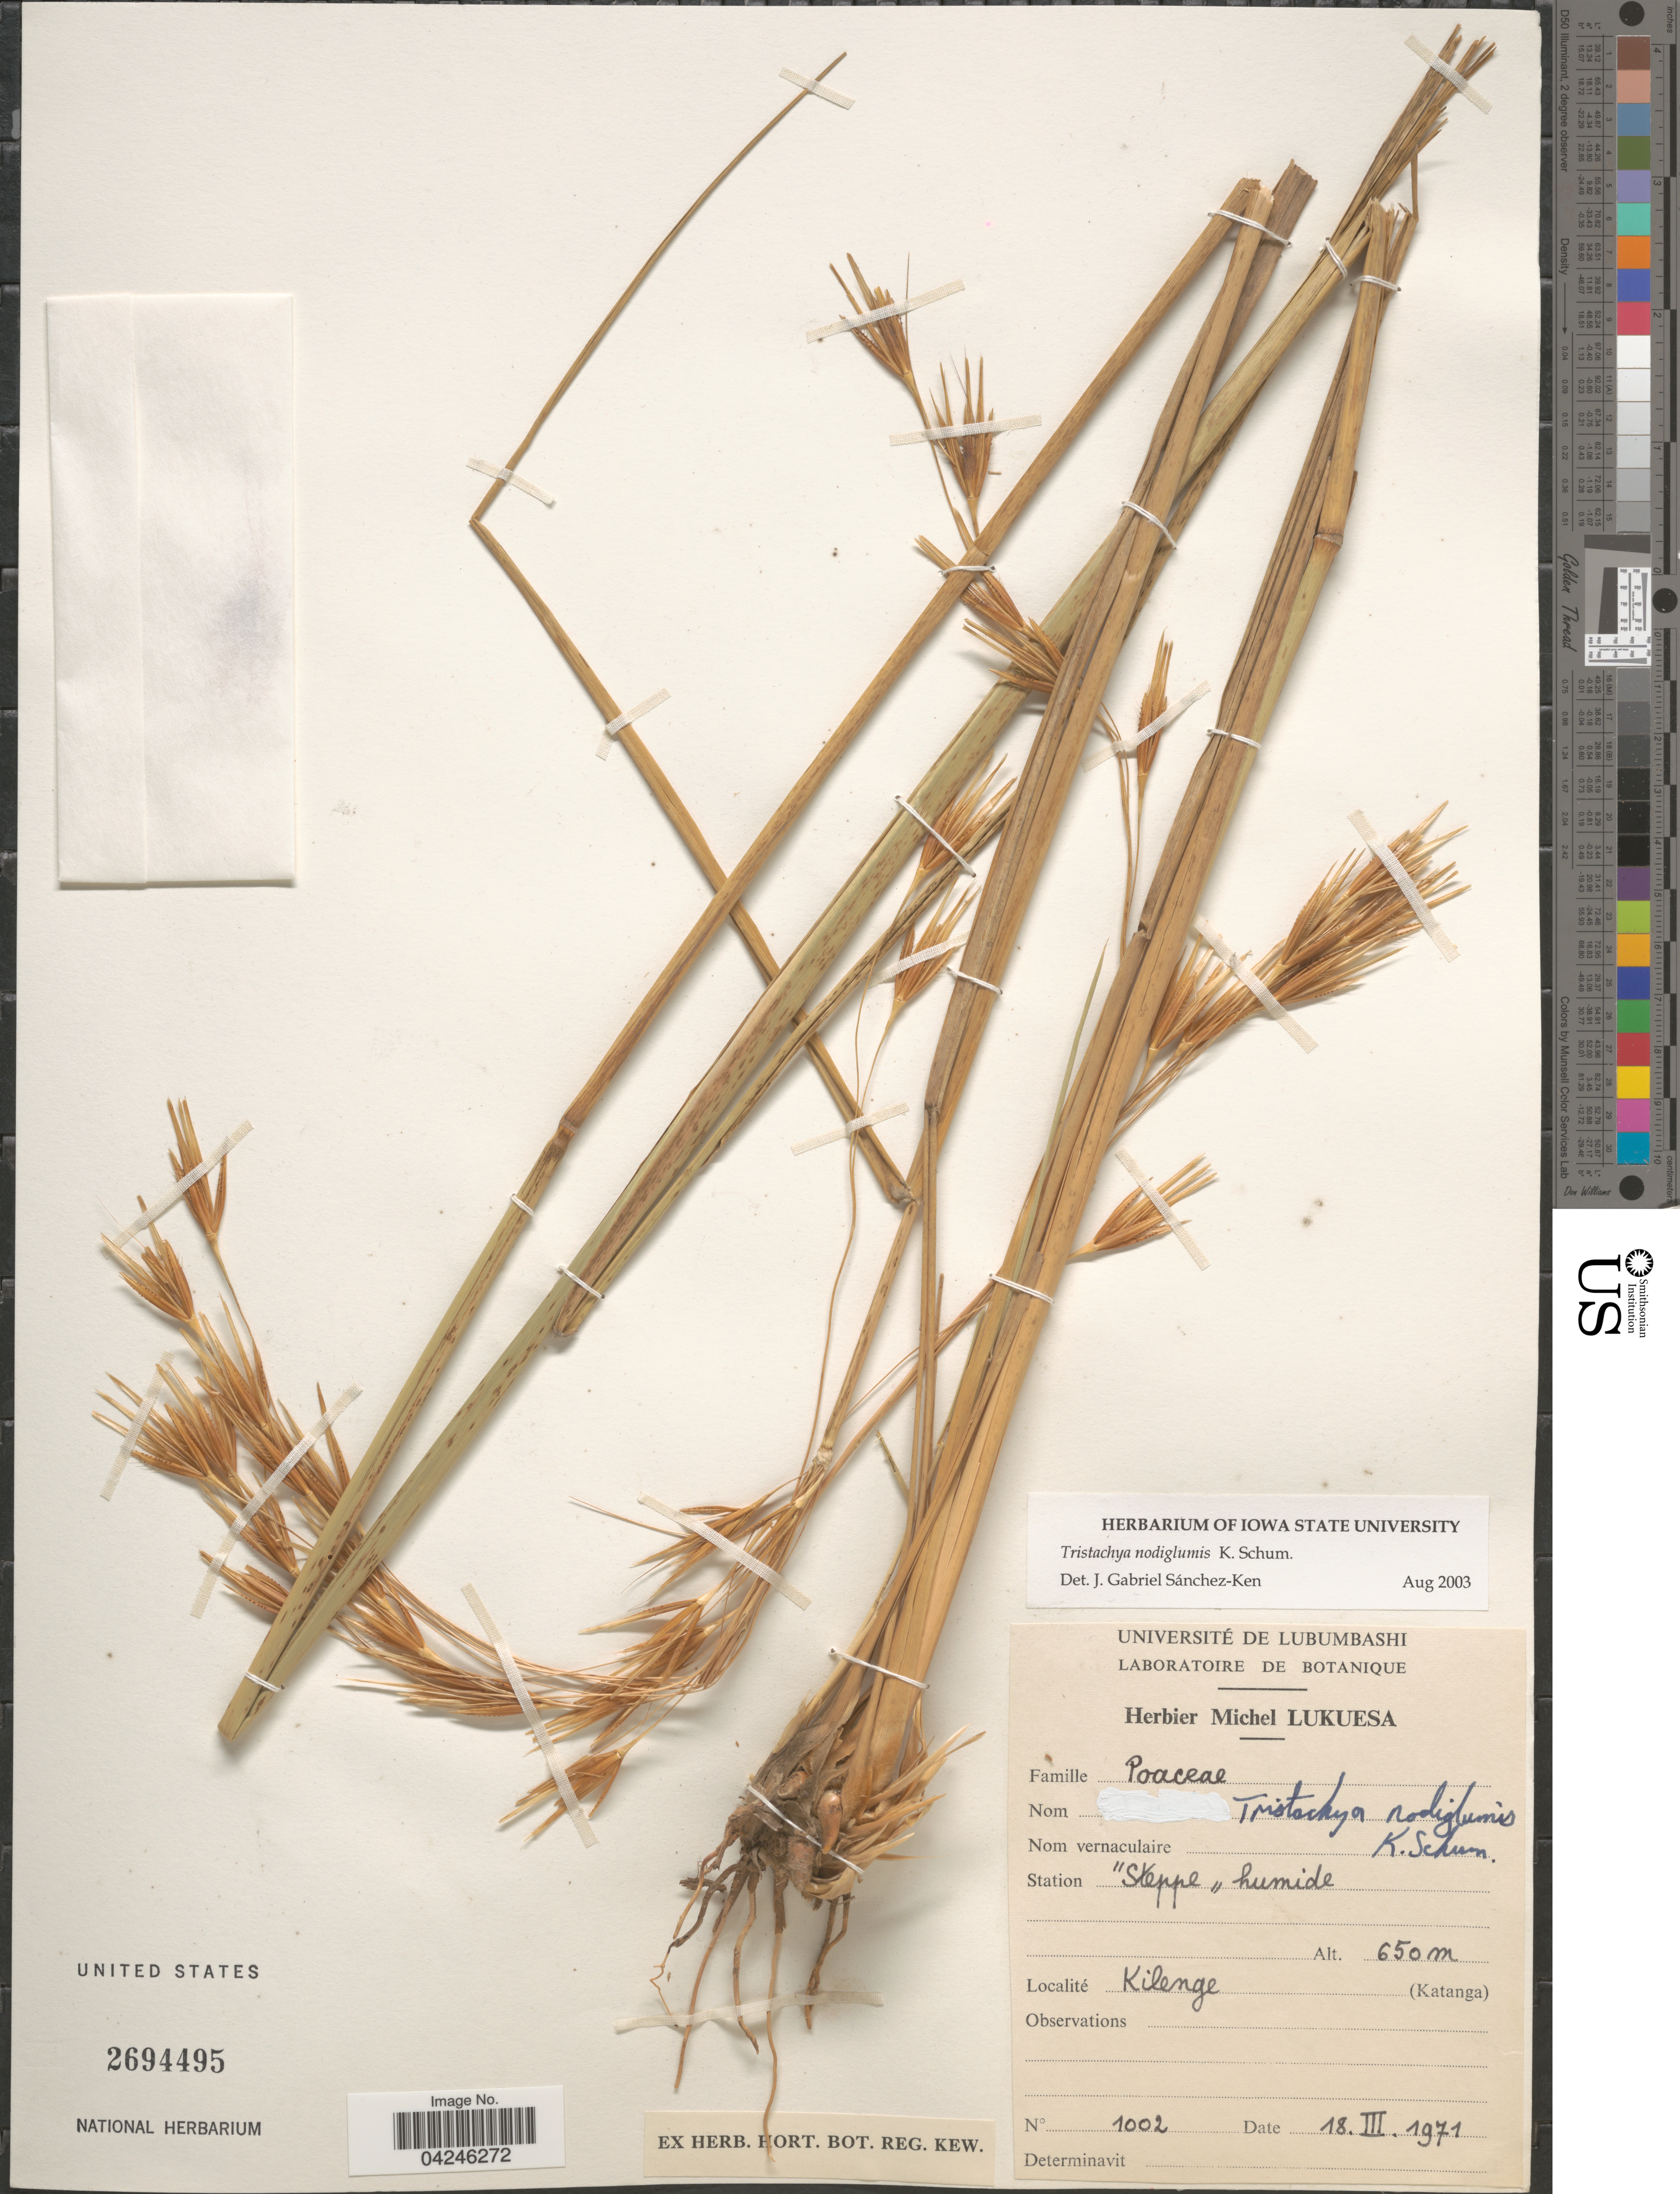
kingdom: Plantae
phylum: Tracheophyta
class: Liliopsida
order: Poales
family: Poaceae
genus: Tristachya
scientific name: Tristachya nodiglumis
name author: K. Schum.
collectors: Ex herb. Michel Lukuesa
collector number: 1002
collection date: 1971-03-18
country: Congo, Democratic Republic of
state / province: Tanganyika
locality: Kilenge (Katanga).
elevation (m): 650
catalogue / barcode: US 2694495